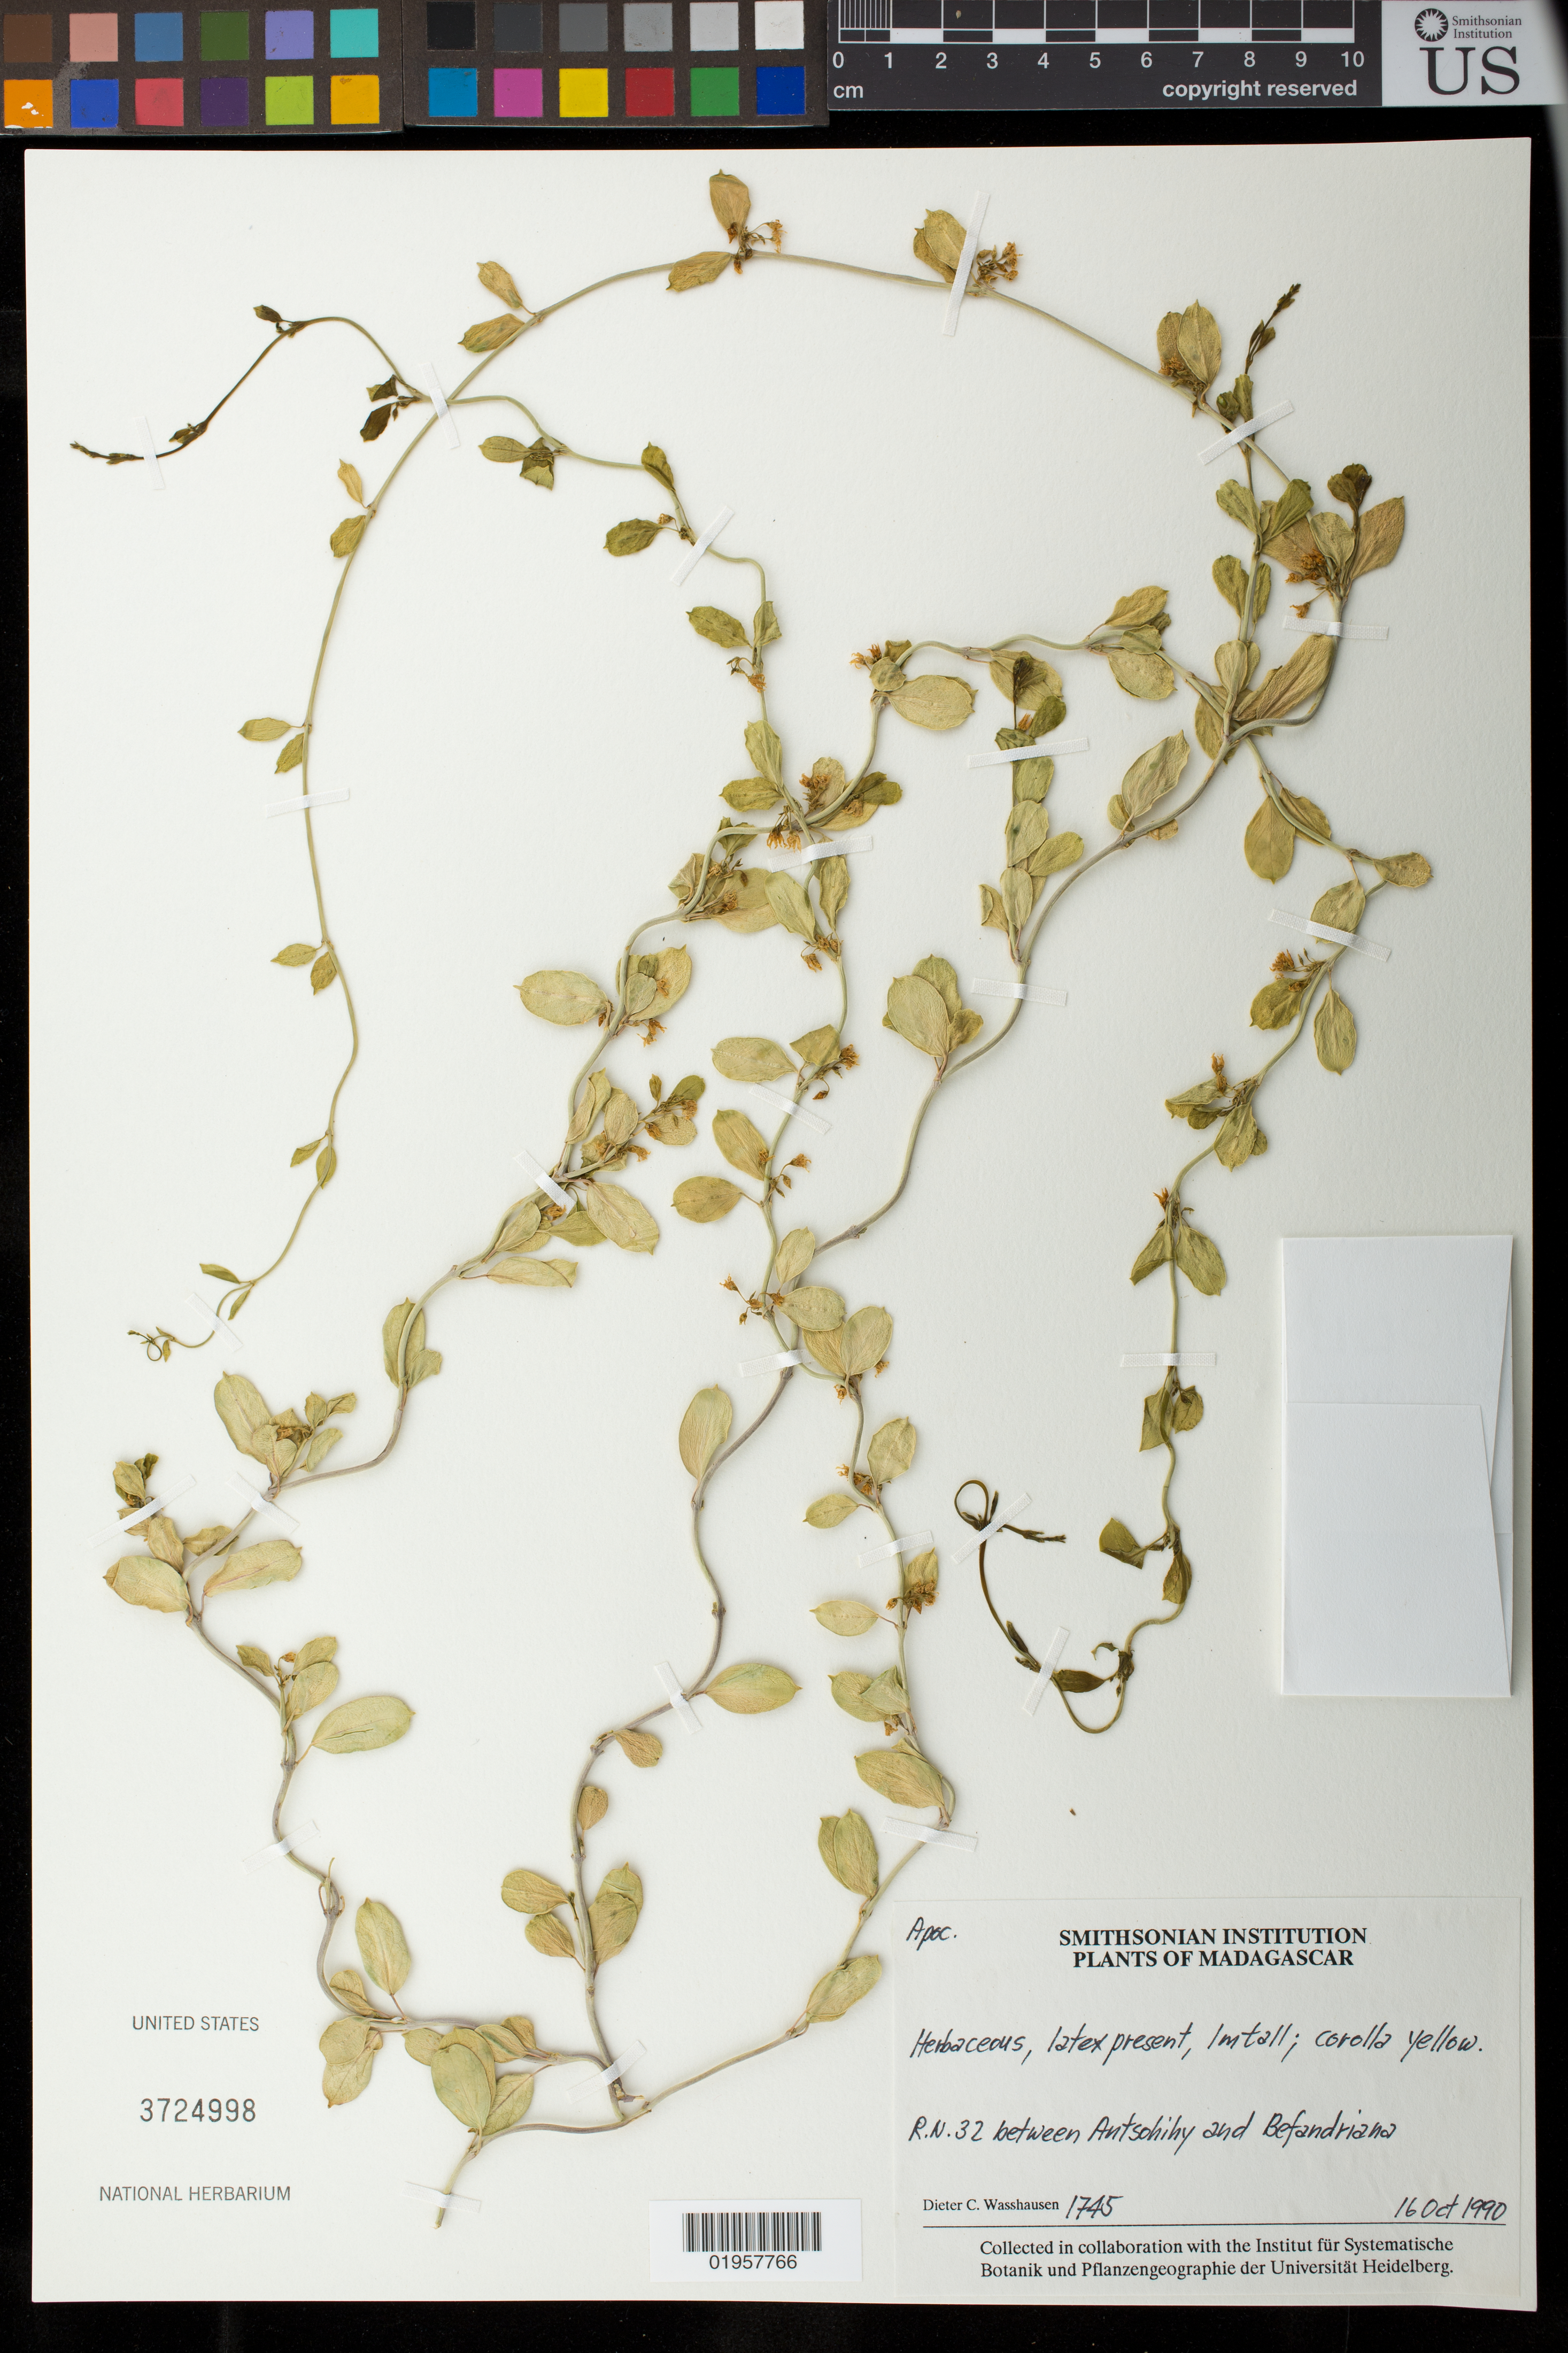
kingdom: Plantae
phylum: Tracheophyta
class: Magnoliopsida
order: Gentianales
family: Apocynaceae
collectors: D. C. Wasshausen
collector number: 1745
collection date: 1990-10-16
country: Madagascar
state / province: Sofia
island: Madagascar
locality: R.N. 32, between Antsohihy and Befandriana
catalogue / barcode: US 3724998